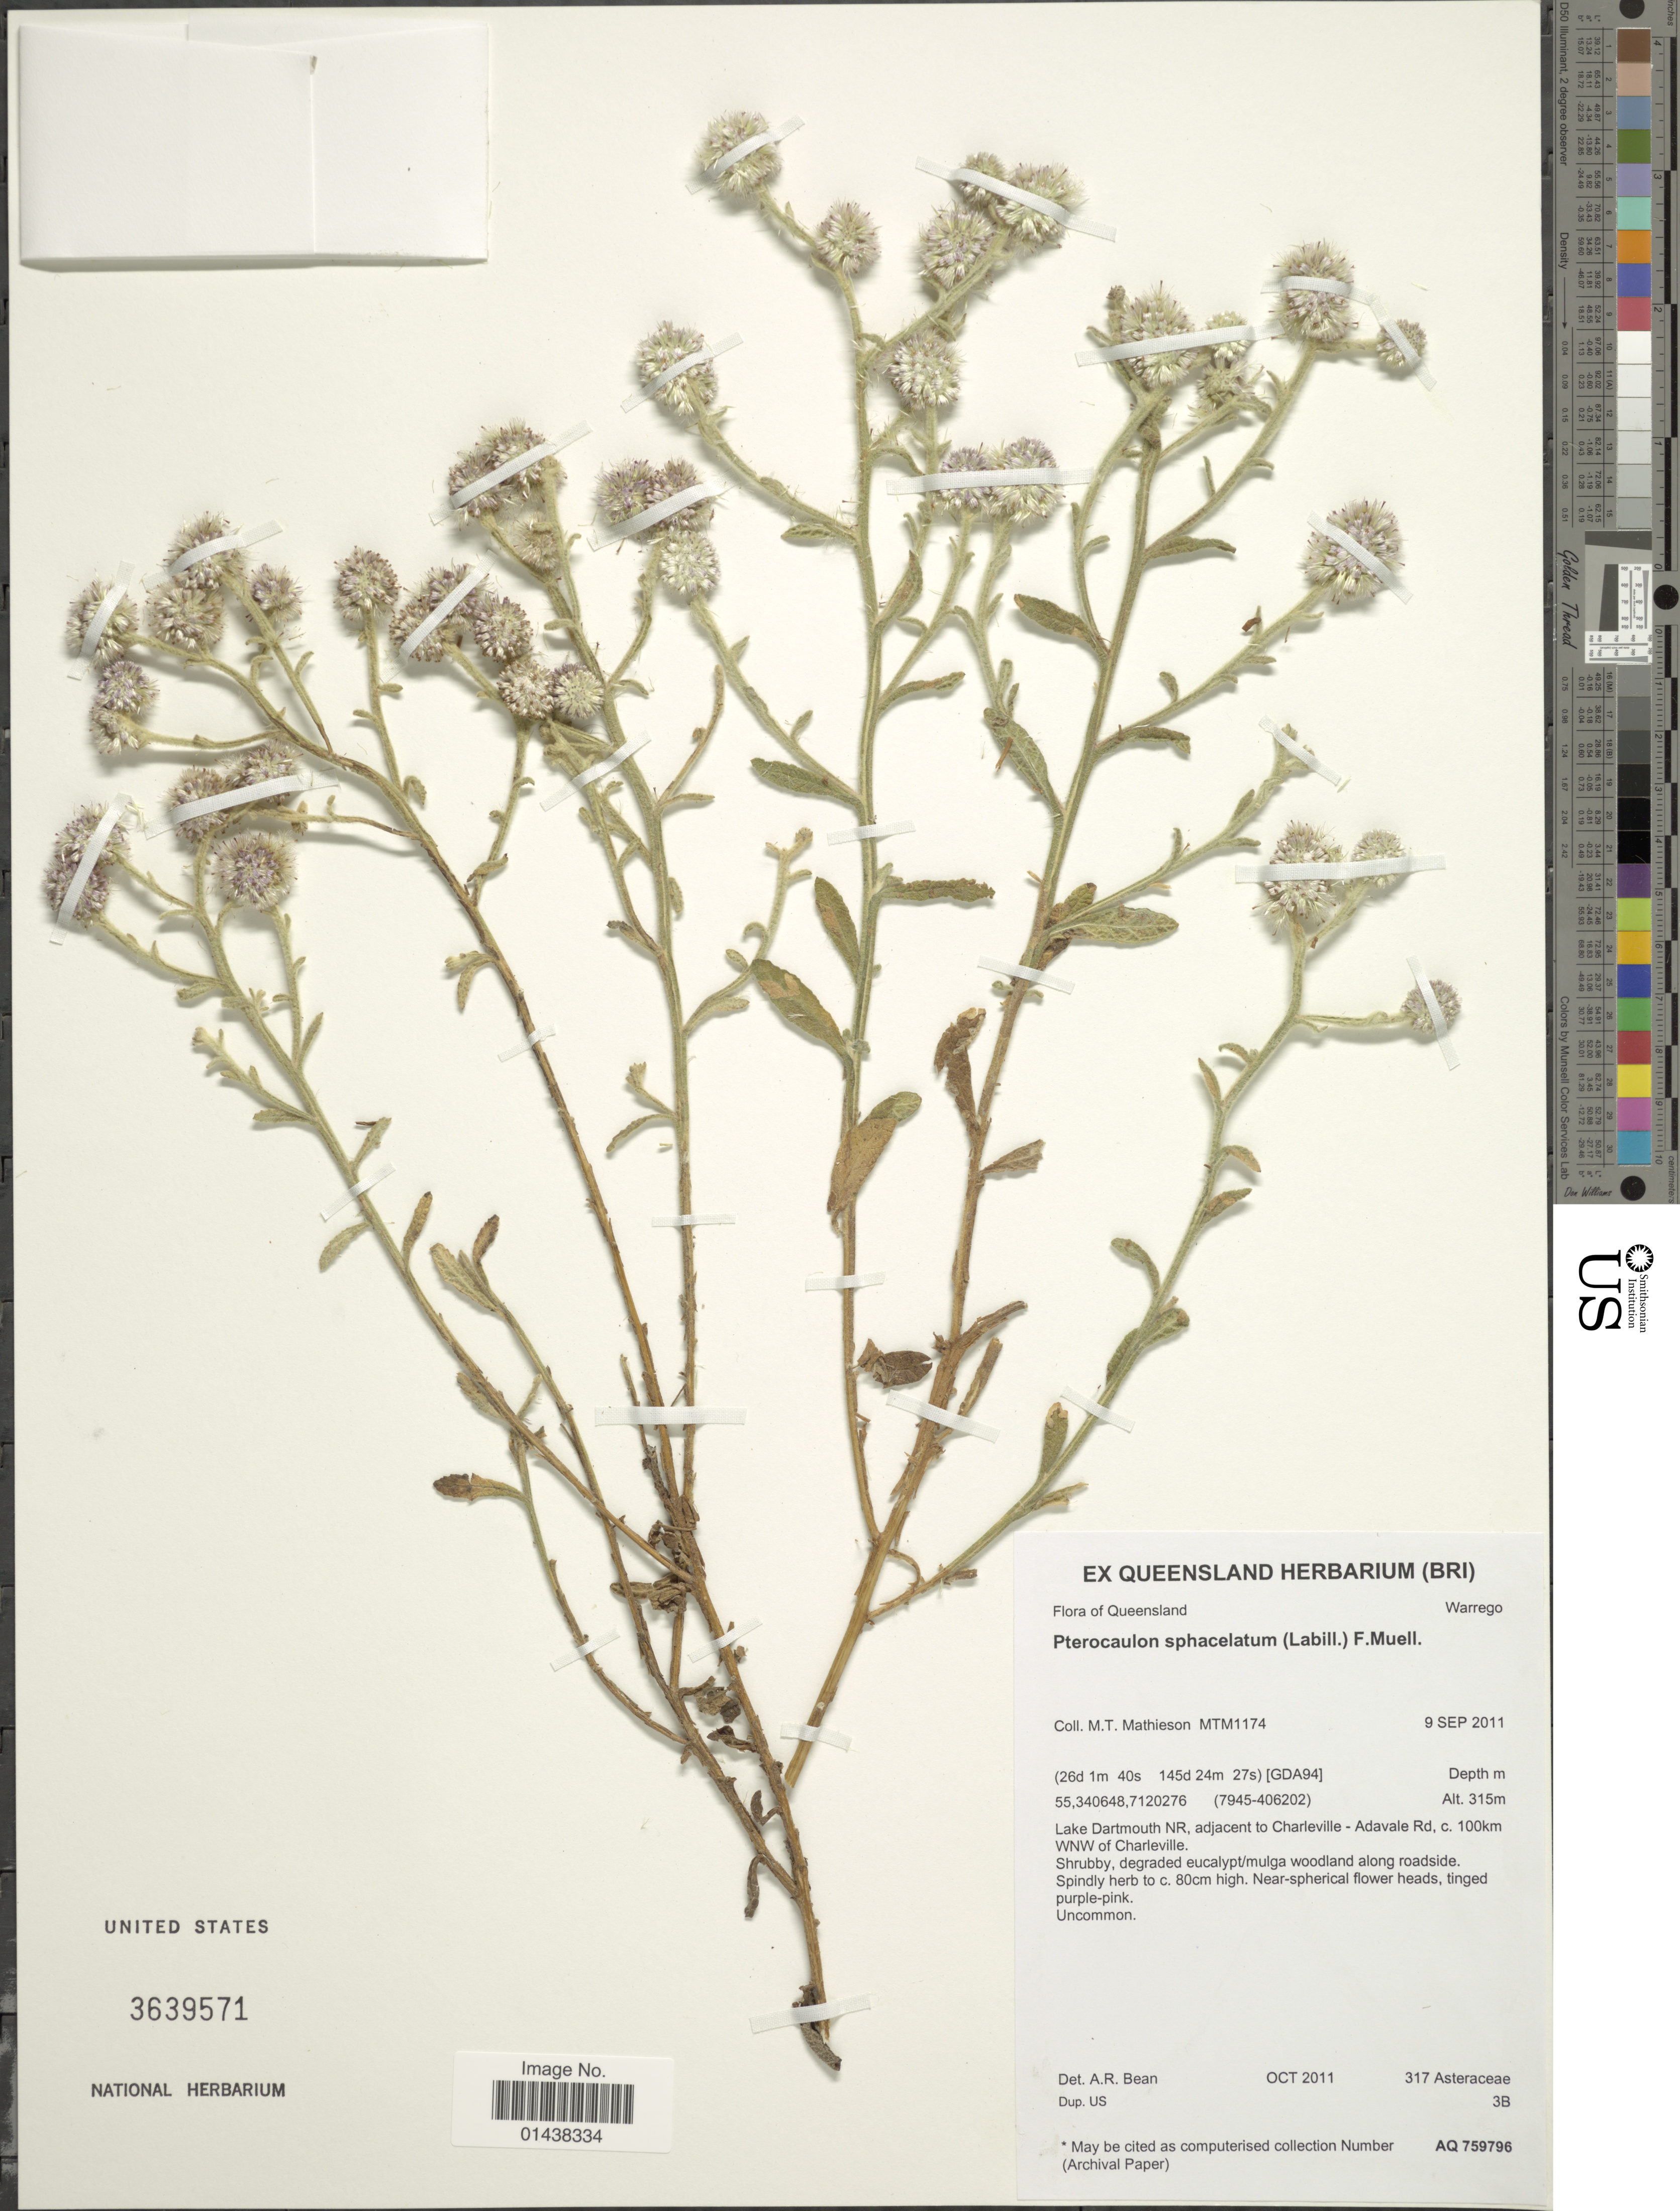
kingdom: Plantae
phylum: Tracheophyta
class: Magnoliopsida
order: Asterales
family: Asteraceae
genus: Pterocaulon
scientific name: Pterocaulon sphacelatum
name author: (Labill.) F. Muell.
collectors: M. T. Mathieson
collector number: MTM1174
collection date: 2011-09-09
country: Australia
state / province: Queensland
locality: Warrego, (GDA94) Lake Dartmouth NR, adjacent to Charleville - Adavale Rd. c. 100 km WNW of Charleville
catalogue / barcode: US 3639571